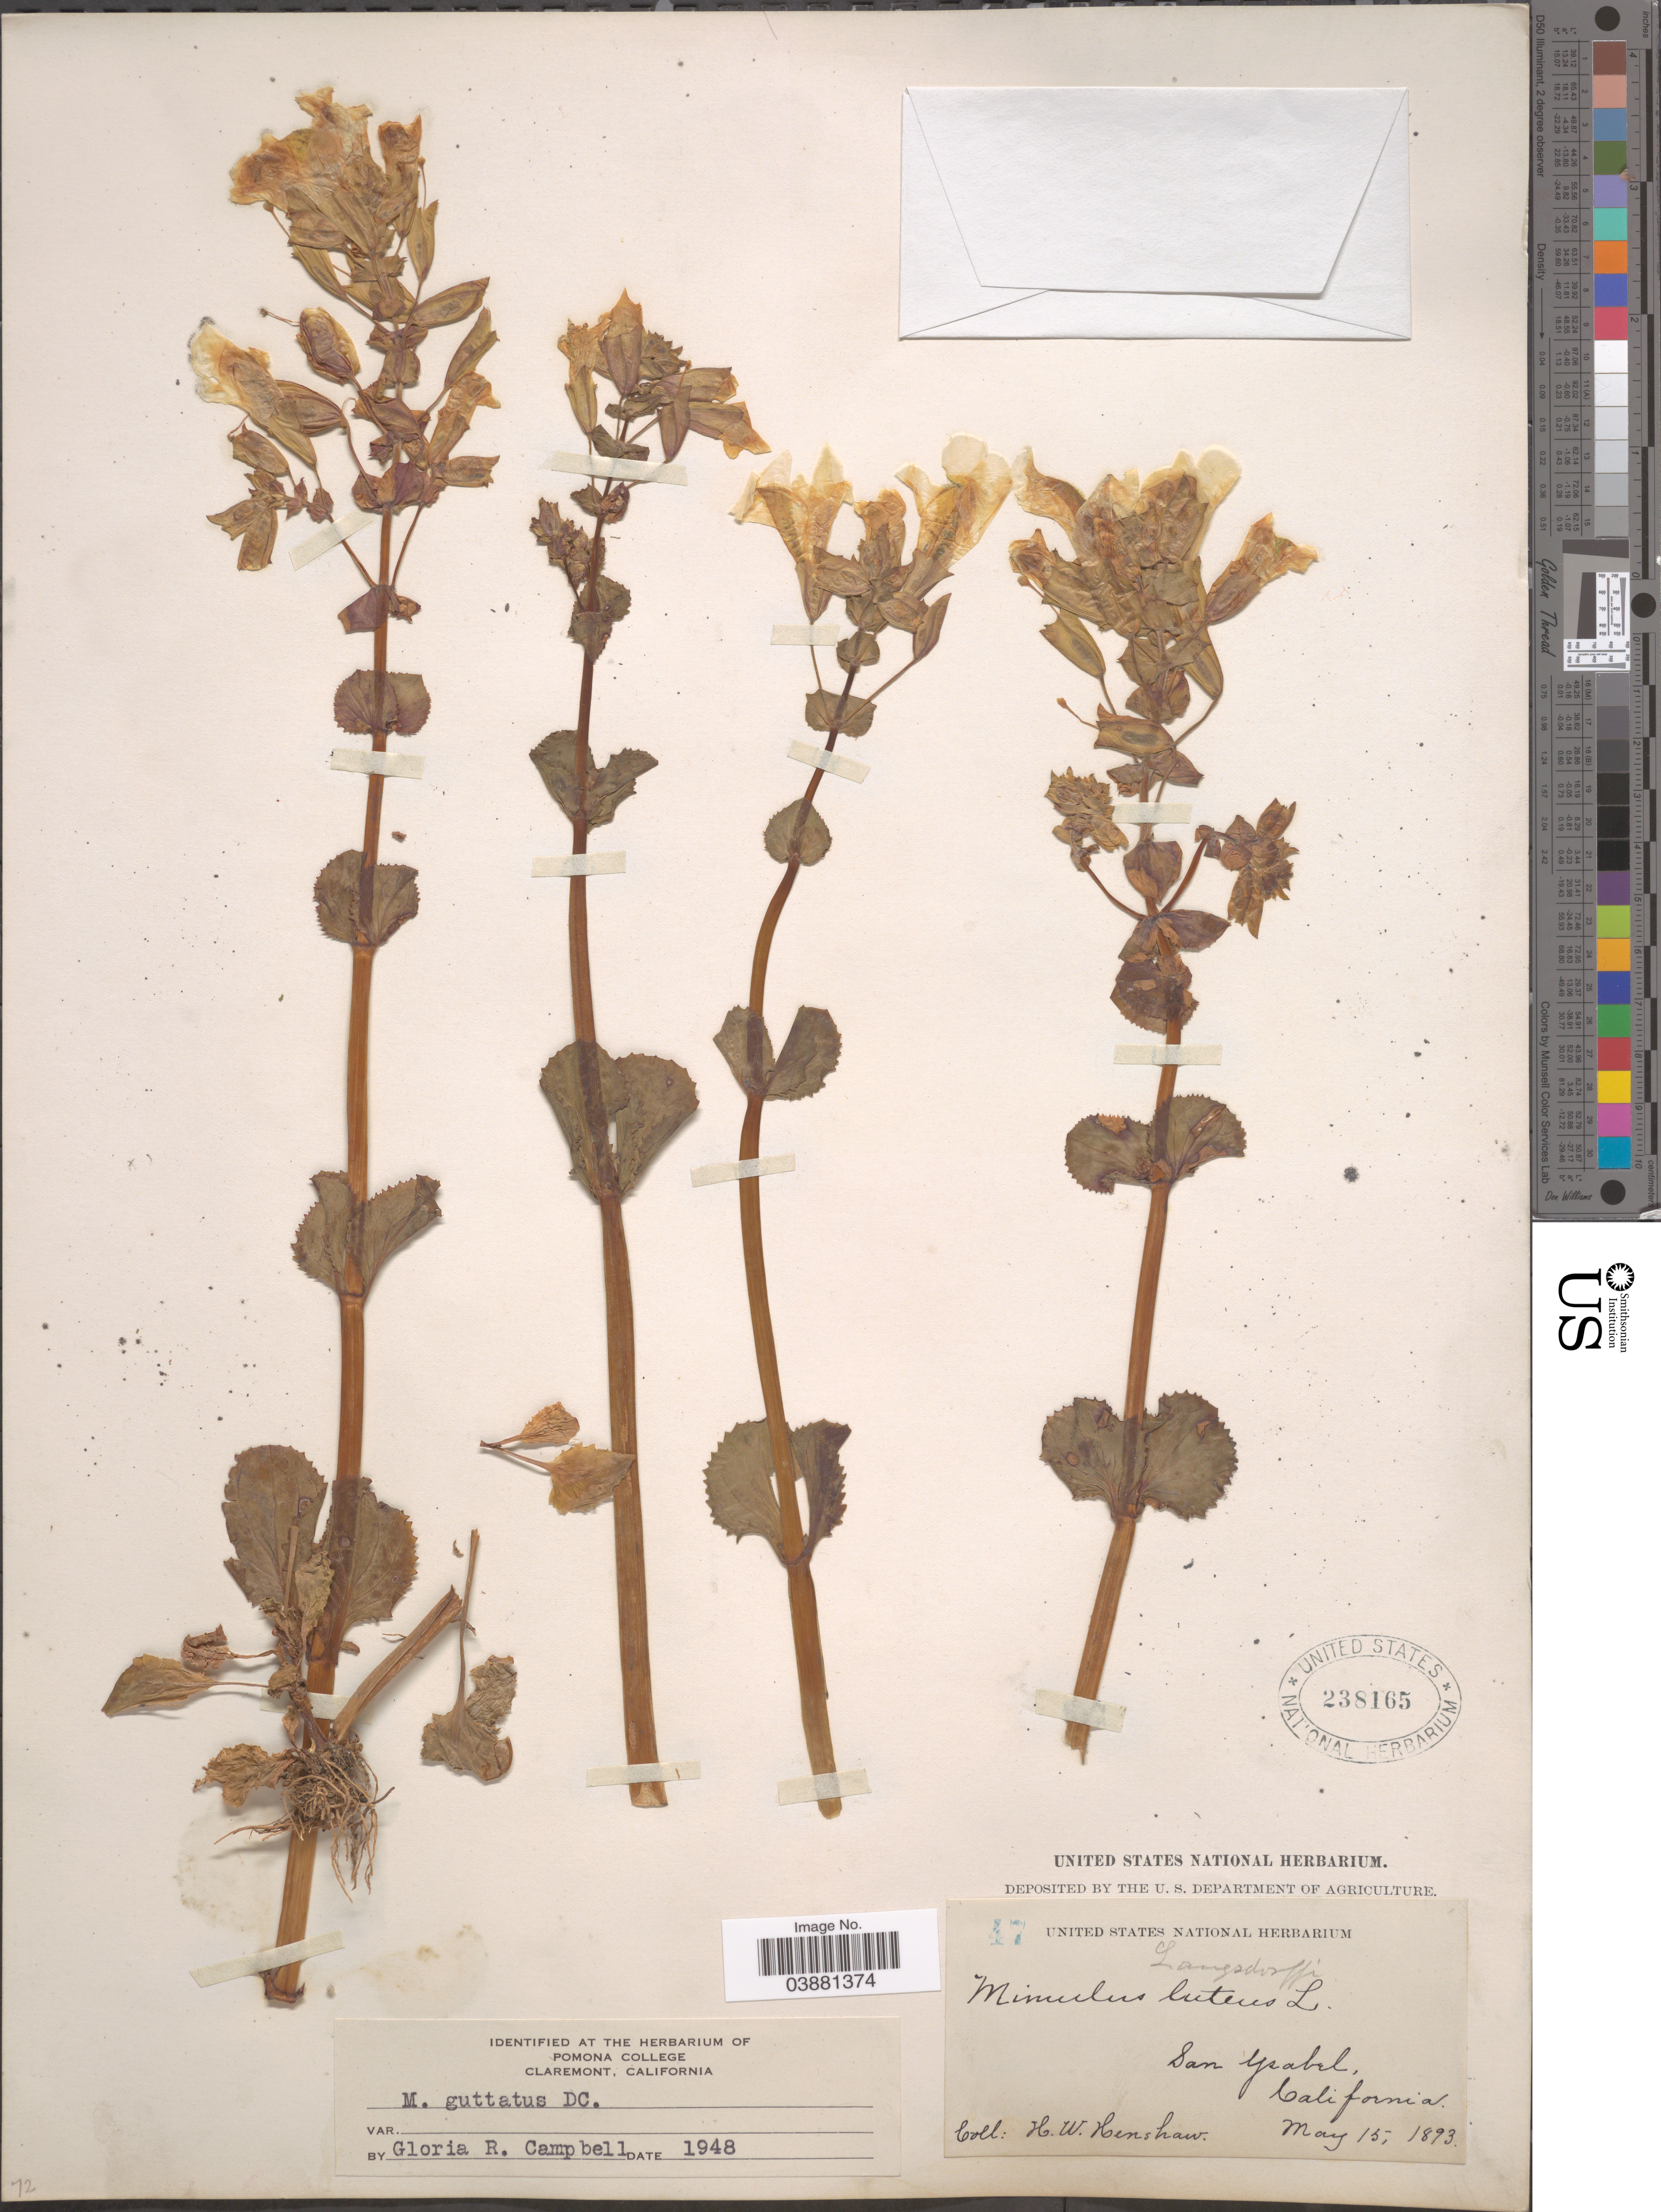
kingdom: Plantae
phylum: Tracheophyta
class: Magnoliopsida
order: Lamiales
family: Phrymaceae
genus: Mimulus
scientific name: Mimulus guttatus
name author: DC.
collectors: H. Henshaw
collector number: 47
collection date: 1893-05-15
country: United States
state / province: California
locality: San Ysabel.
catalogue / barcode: US 238165